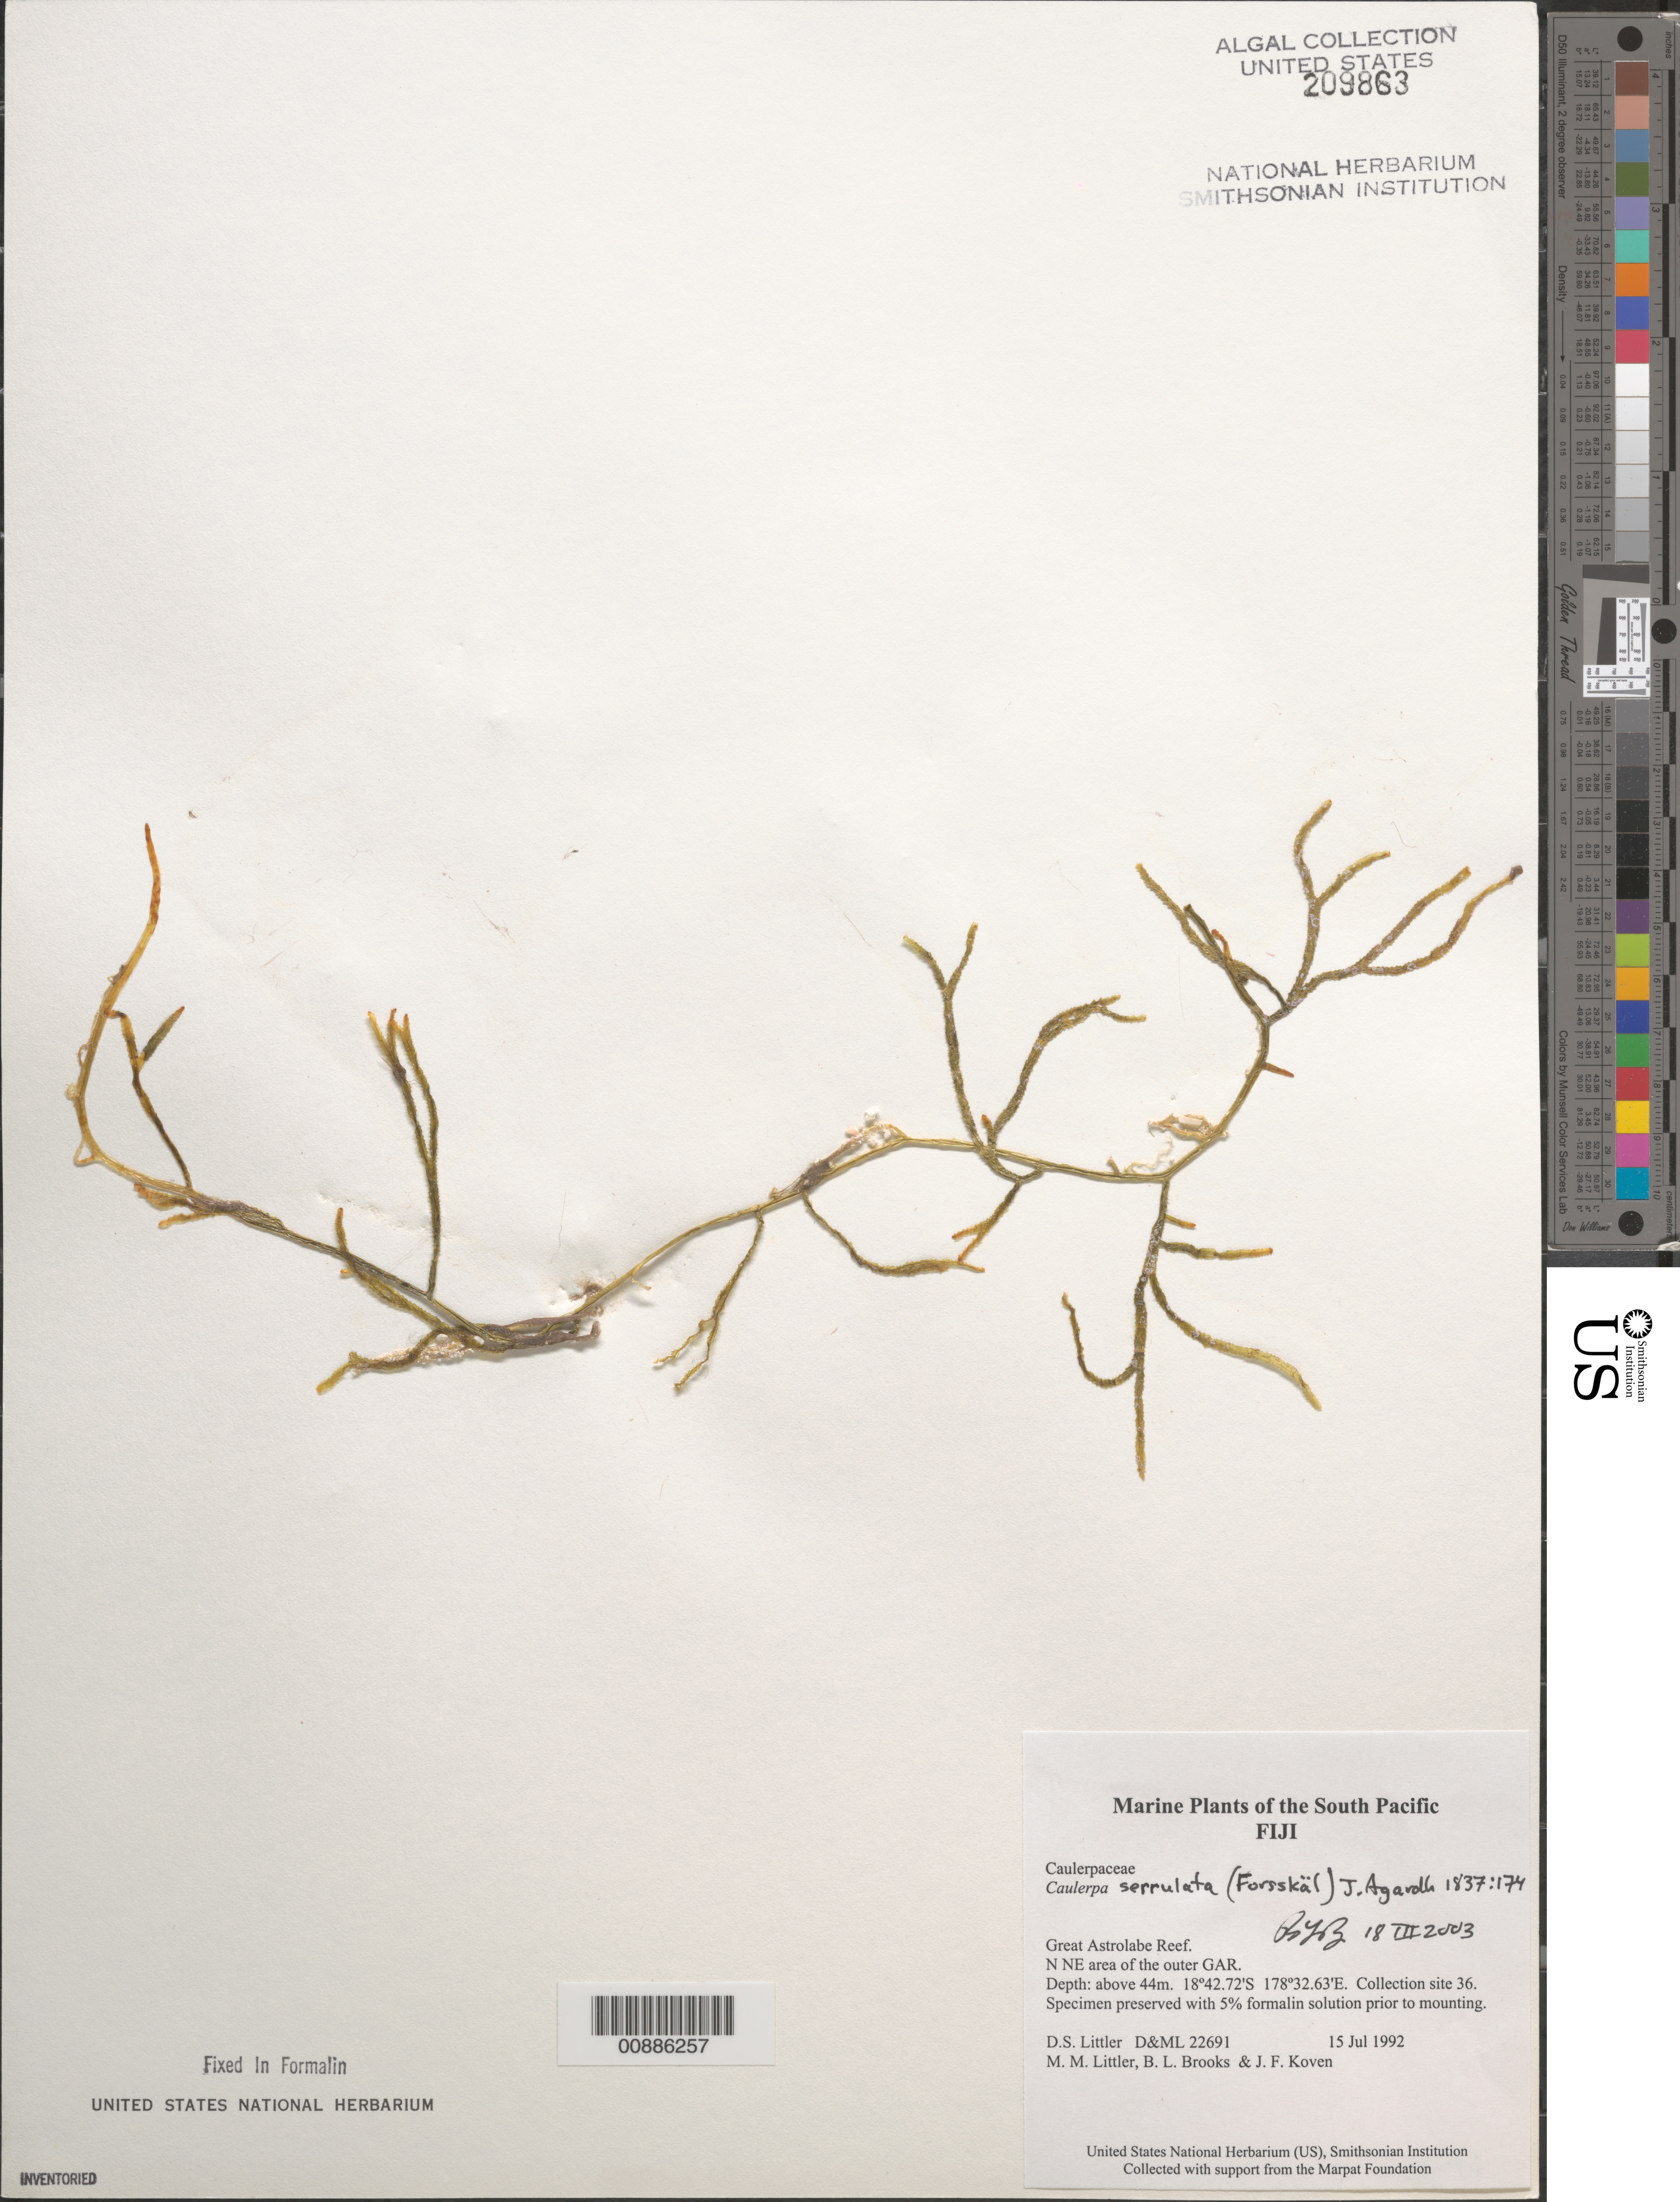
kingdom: Plantae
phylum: Chlorophyta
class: Ulvophyceae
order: Bryopsidales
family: Caulerpaceae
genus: Caulerpa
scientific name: Caulerpa serrulata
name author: (Forssk.) J. Agardh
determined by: Brooks, B. L., (BOT), Smithsonian Institution - National Museum of Natural History (UNITED STATES)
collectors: D. S. Littler, M. M. Littler, B. Brooks & J. Koven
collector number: D&ML 22691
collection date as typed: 15 Jul 1992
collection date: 1992-07-15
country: Fiji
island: Great Astrolabe Reef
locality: Great Astrolabe Reef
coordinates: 18 42.72'S, 178 32.63'E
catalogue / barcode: US 209863